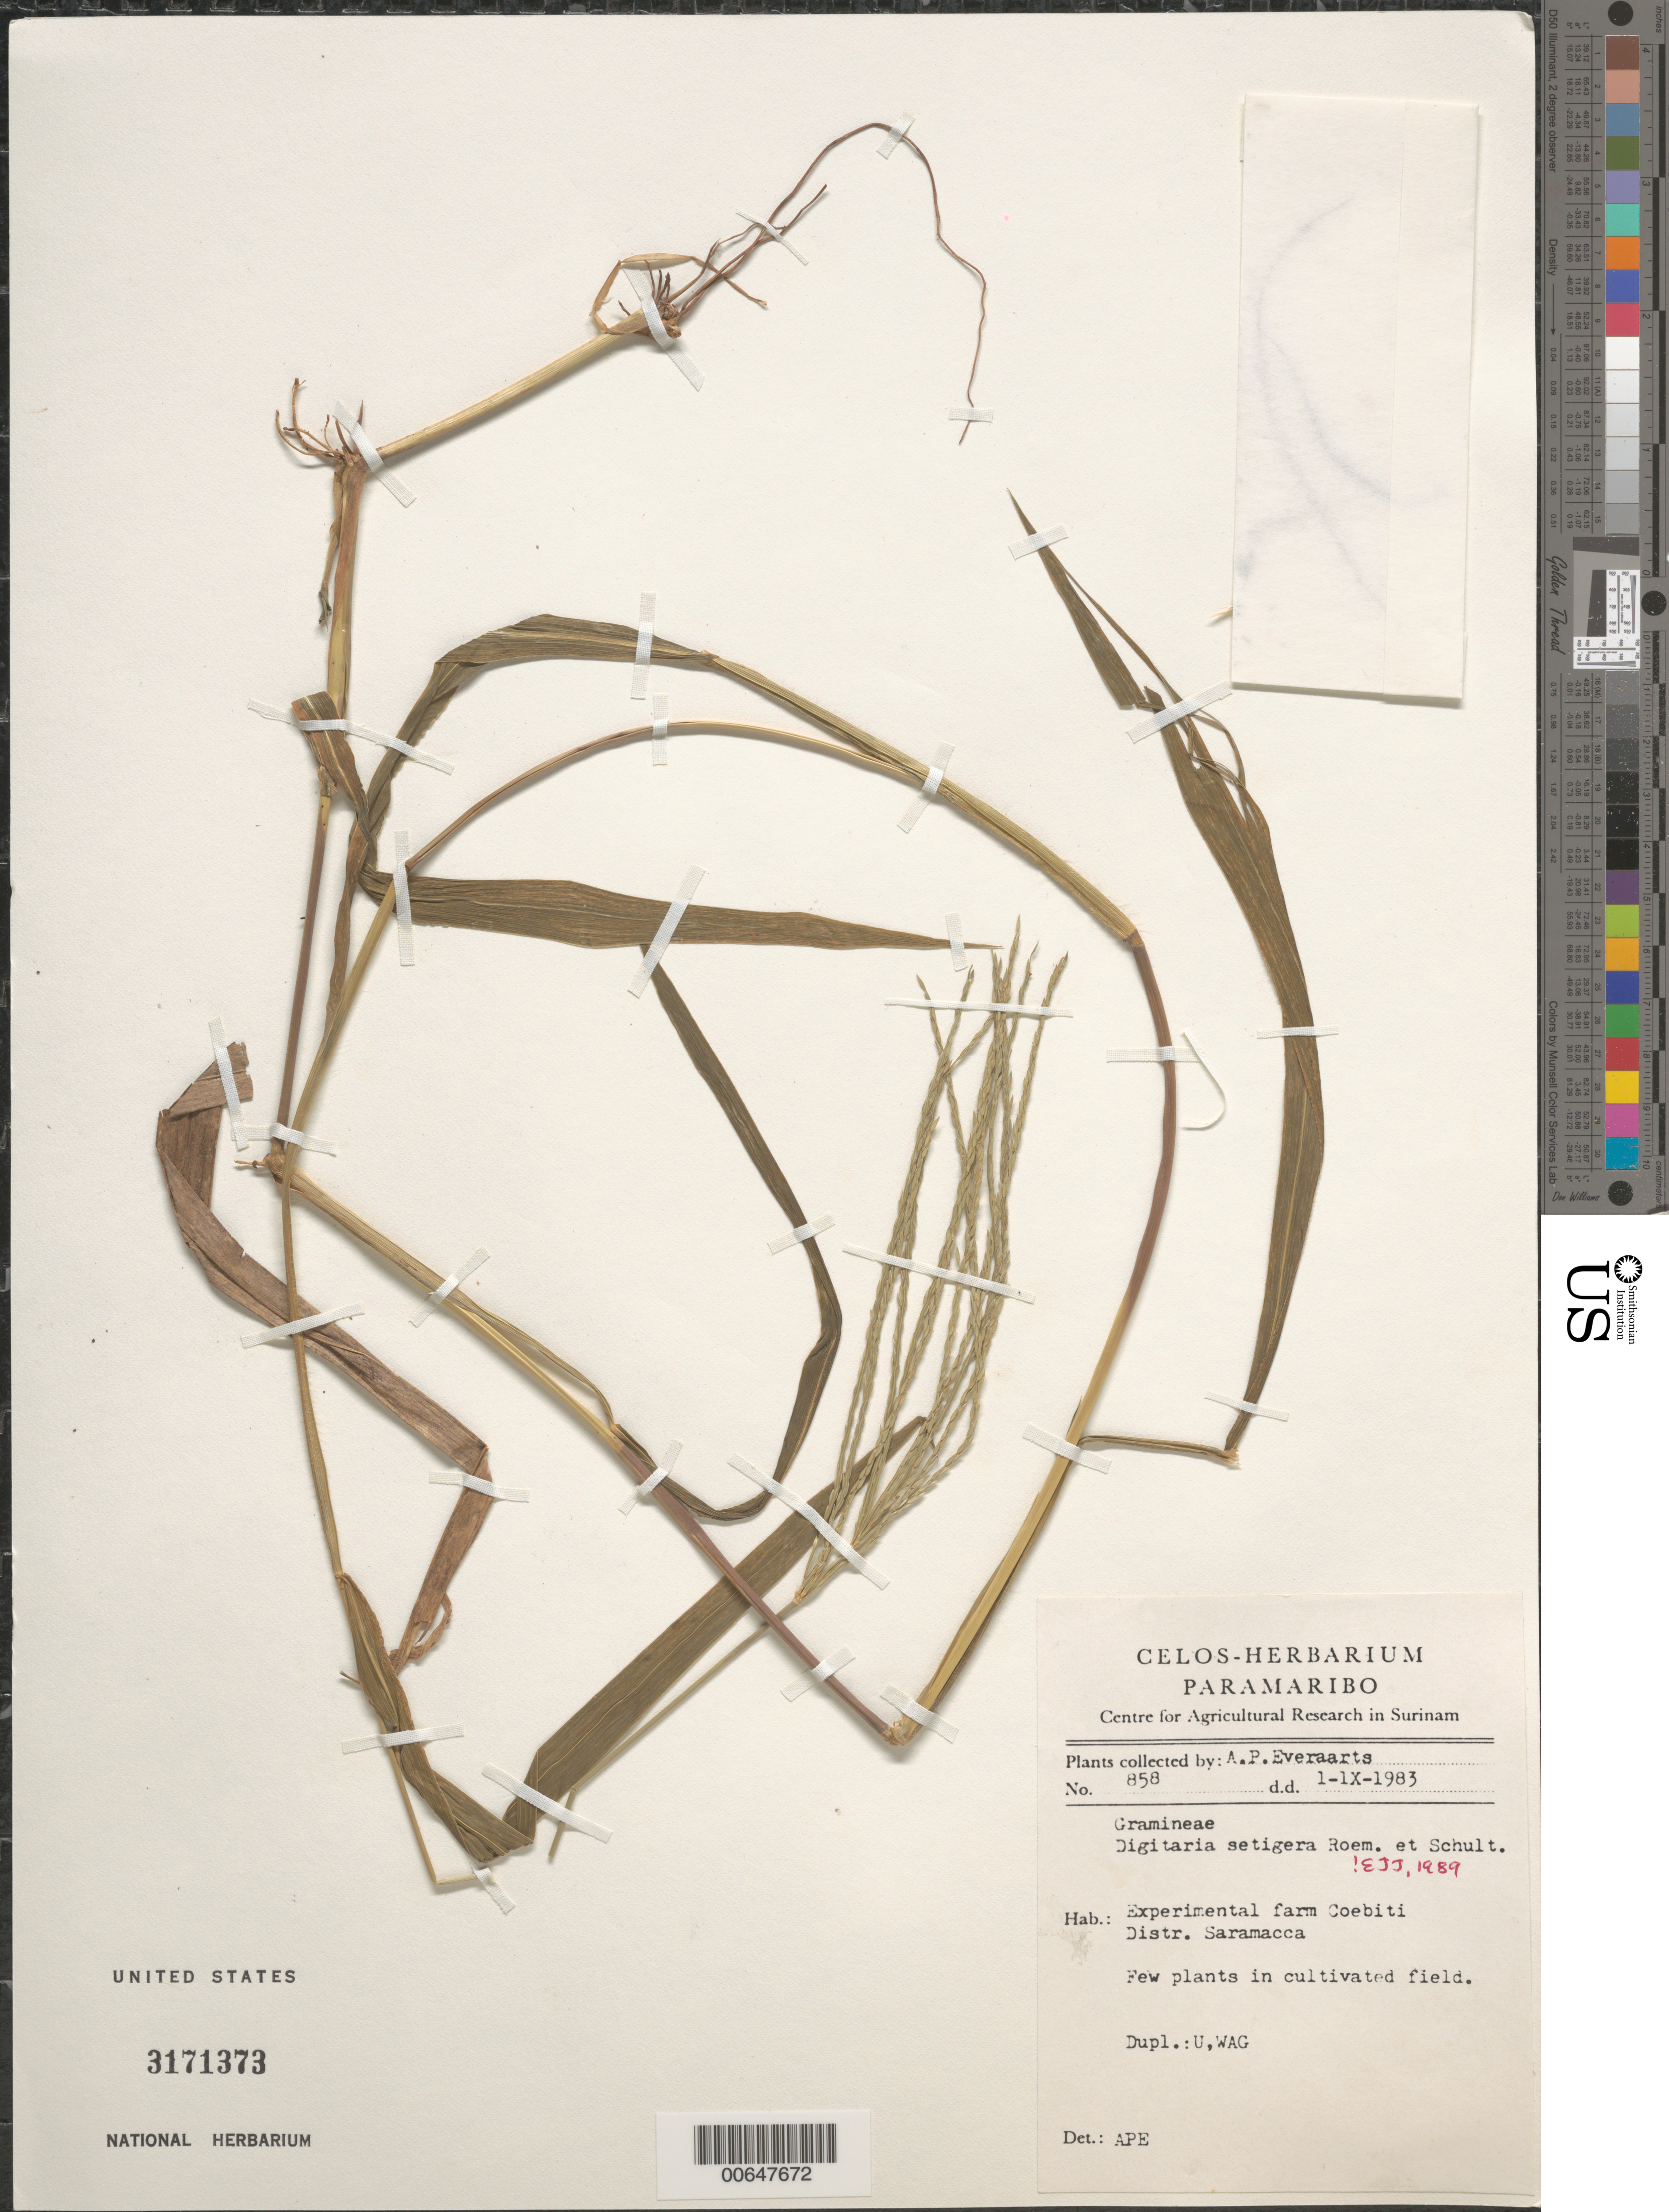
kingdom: Plantae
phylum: Tracheophyta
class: Liliopsida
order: Poales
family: Poaceae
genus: Digitaria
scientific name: Digitaria setigera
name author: Roth ex Roem. & Schult.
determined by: Judziewicz, E. J.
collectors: A. Everaarts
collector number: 858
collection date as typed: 1-Sep-83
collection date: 1983-09-01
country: Suriname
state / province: Saramacca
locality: Coebiti Experimental Farm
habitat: Few plants in cultivated field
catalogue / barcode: US 3171373